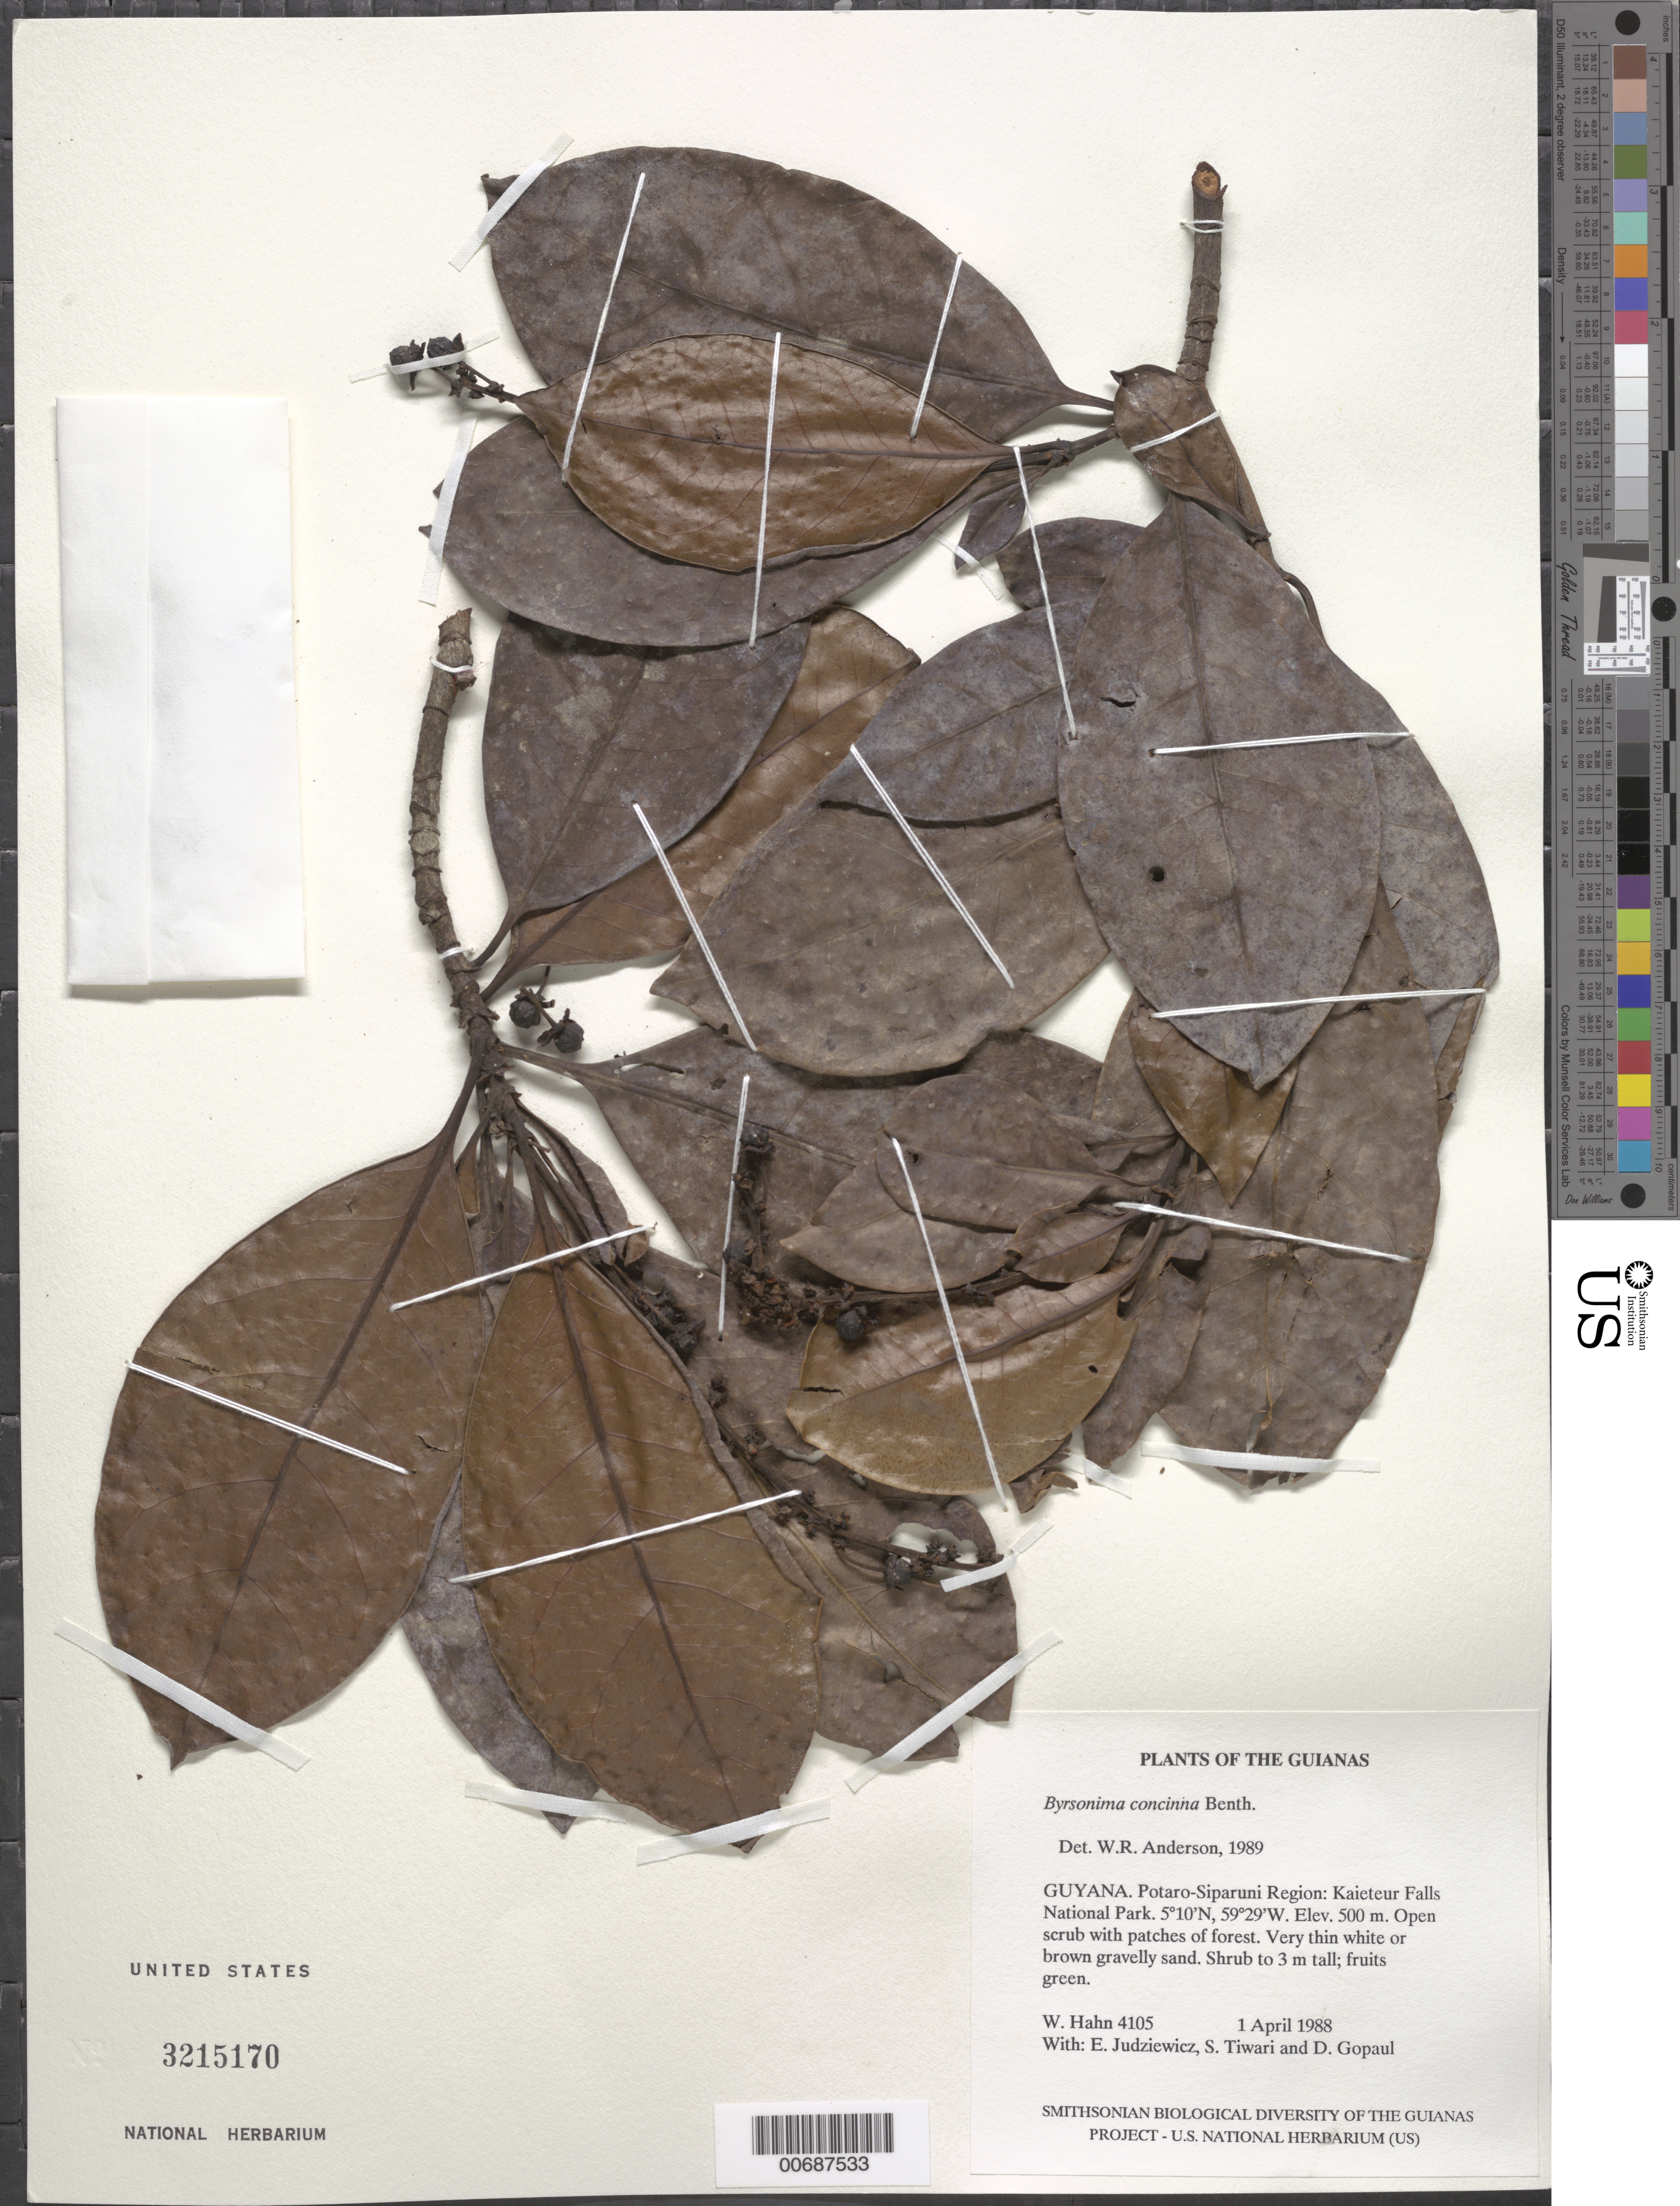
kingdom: Plantae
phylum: Tracheophyta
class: Magnoliopsida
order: Malpighiales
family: Malpighiaceae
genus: Byrsonima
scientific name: Byrsonima concinna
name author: Benth.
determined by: Anderson, W. R., (MICH), University of Michigan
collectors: W. Hahn, E. J. Judziewicz, S. Tiwari & D. Gopaul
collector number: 4105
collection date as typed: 1 April 1988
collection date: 1988-04-01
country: Guyana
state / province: Potaro-Siparuni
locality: Kaieteur Falls National Park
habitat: Open scrub with patches of forest. On very thin white or brown gravelly sand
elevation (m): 500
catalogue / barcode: US 3215170